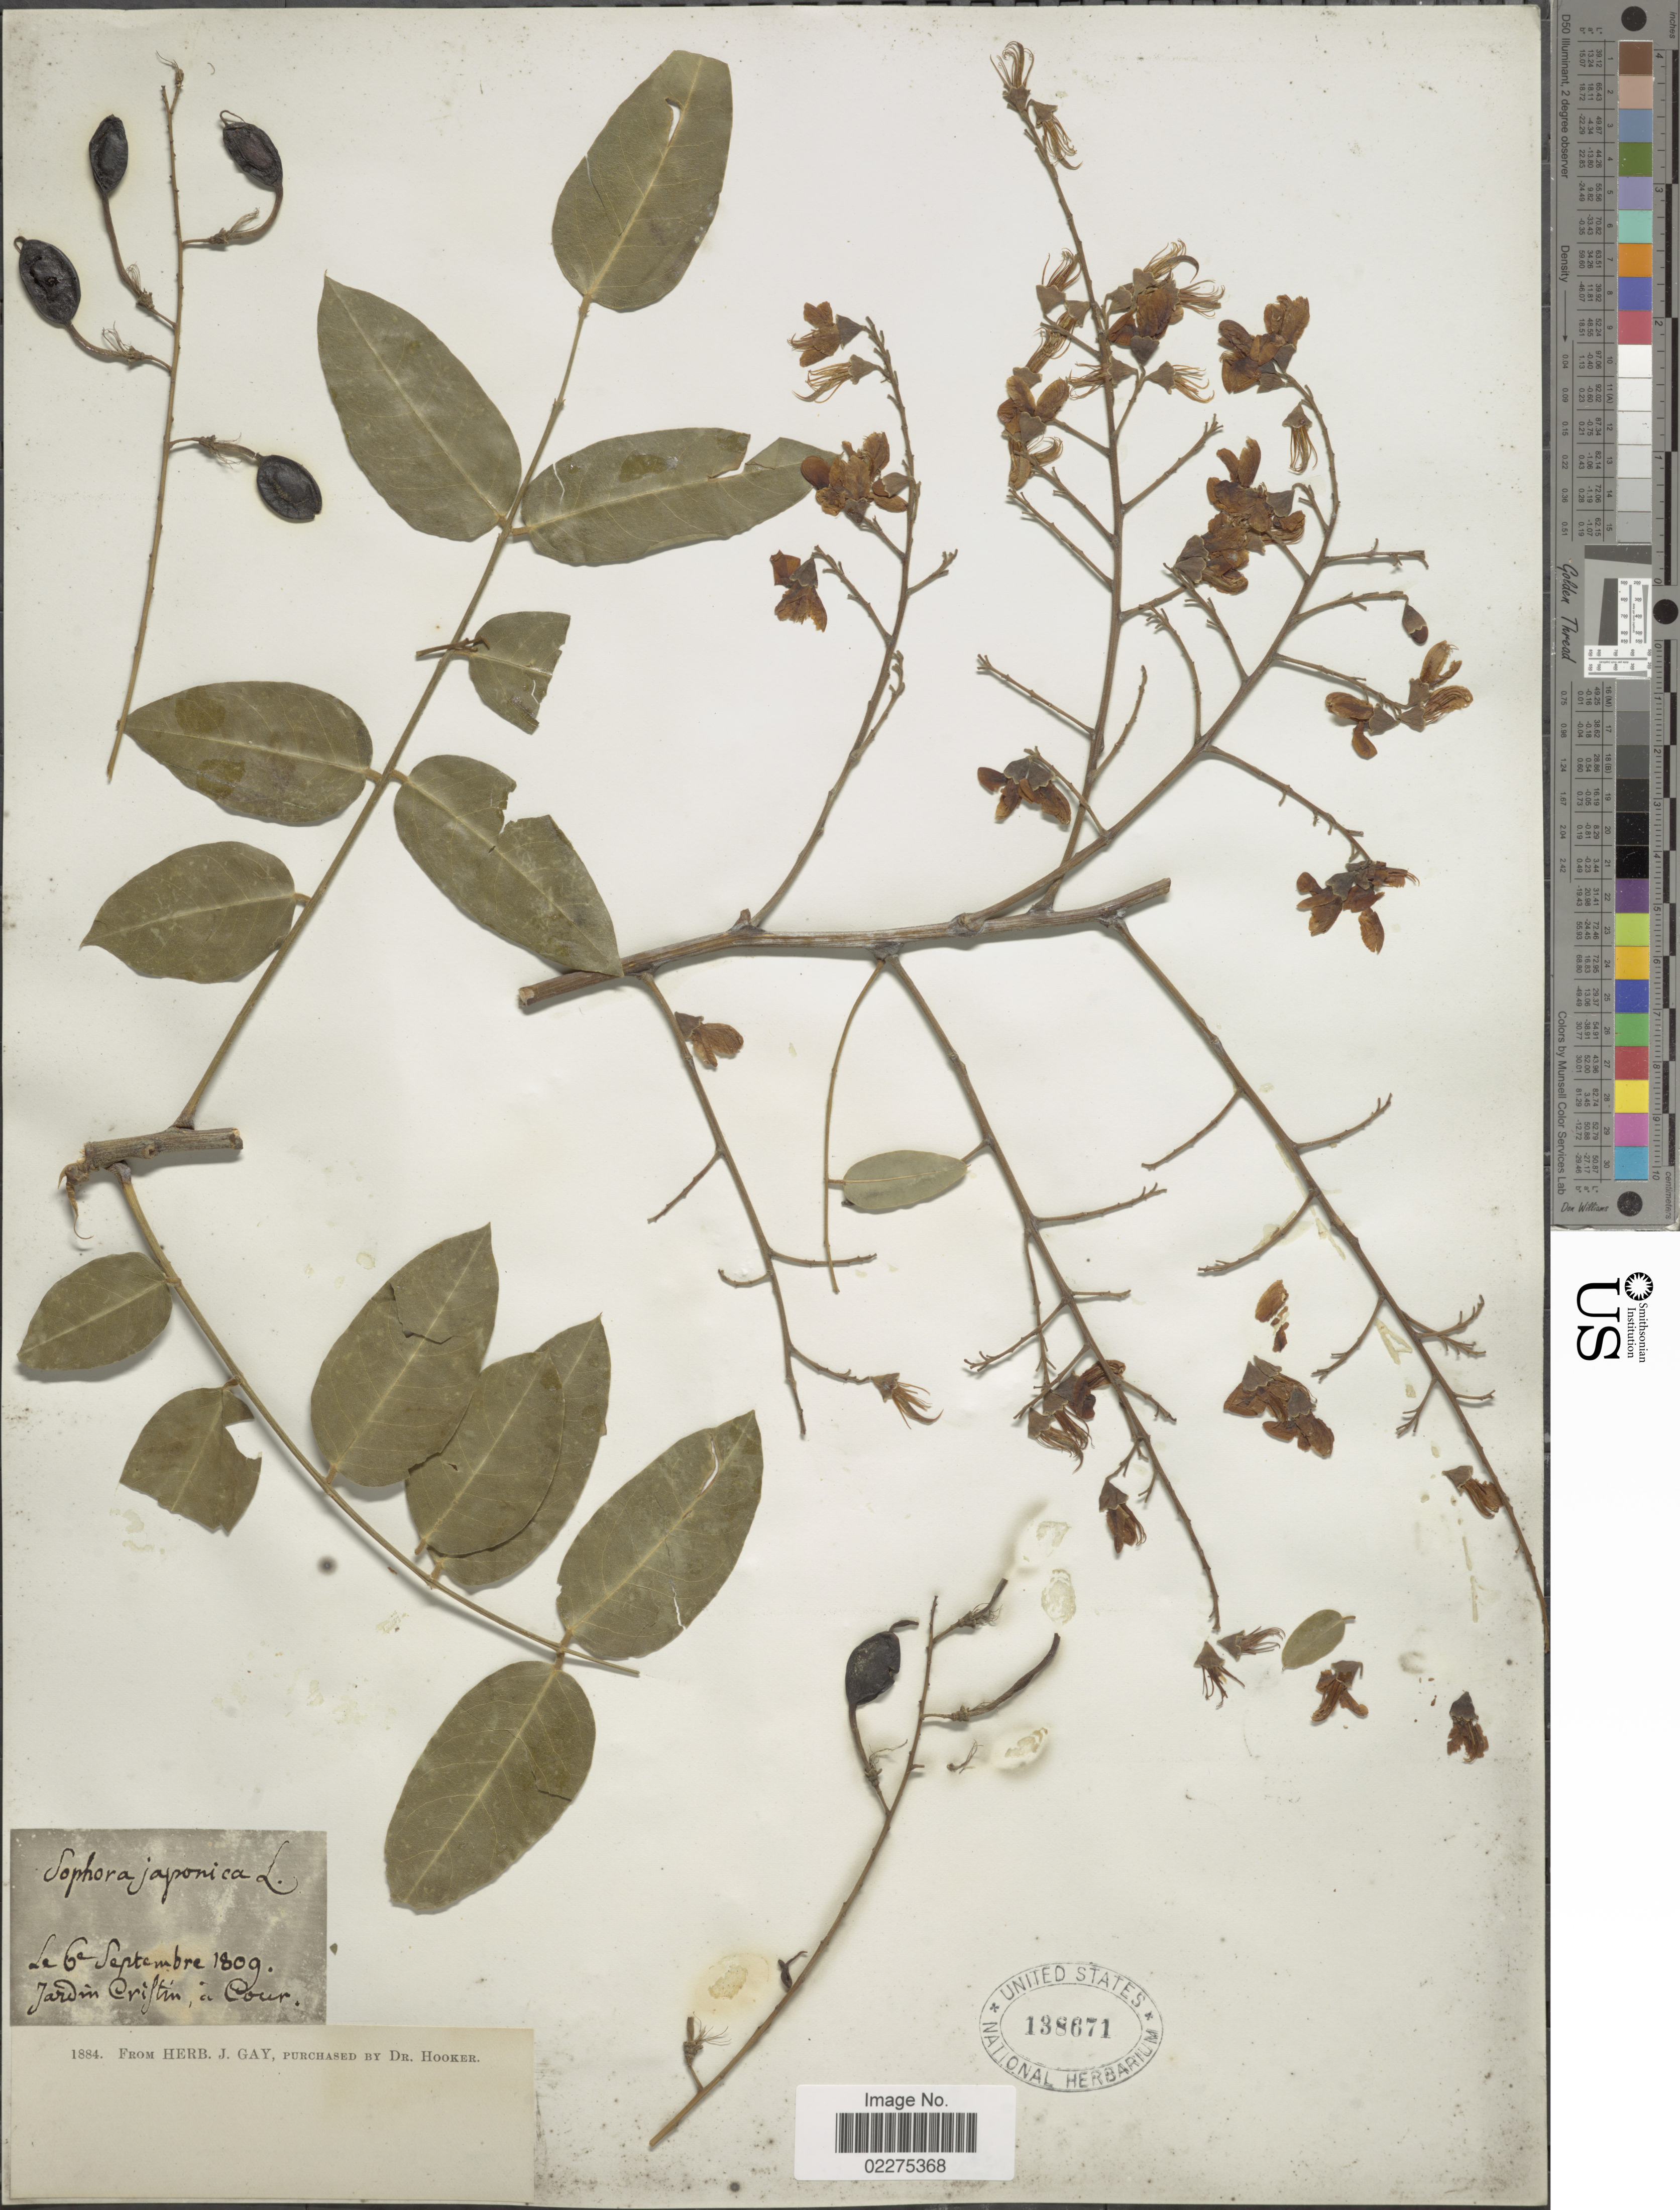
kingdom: Plantae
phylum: Tracheophyta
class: Magnoliopsida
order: Fabales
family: Fabaceae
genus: Sophora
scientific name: Sophora japonica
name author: L.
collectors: ex herb. J. Gay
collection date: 1809-09-06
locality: Jardin Criftin, à Cour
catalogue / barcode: US 138671